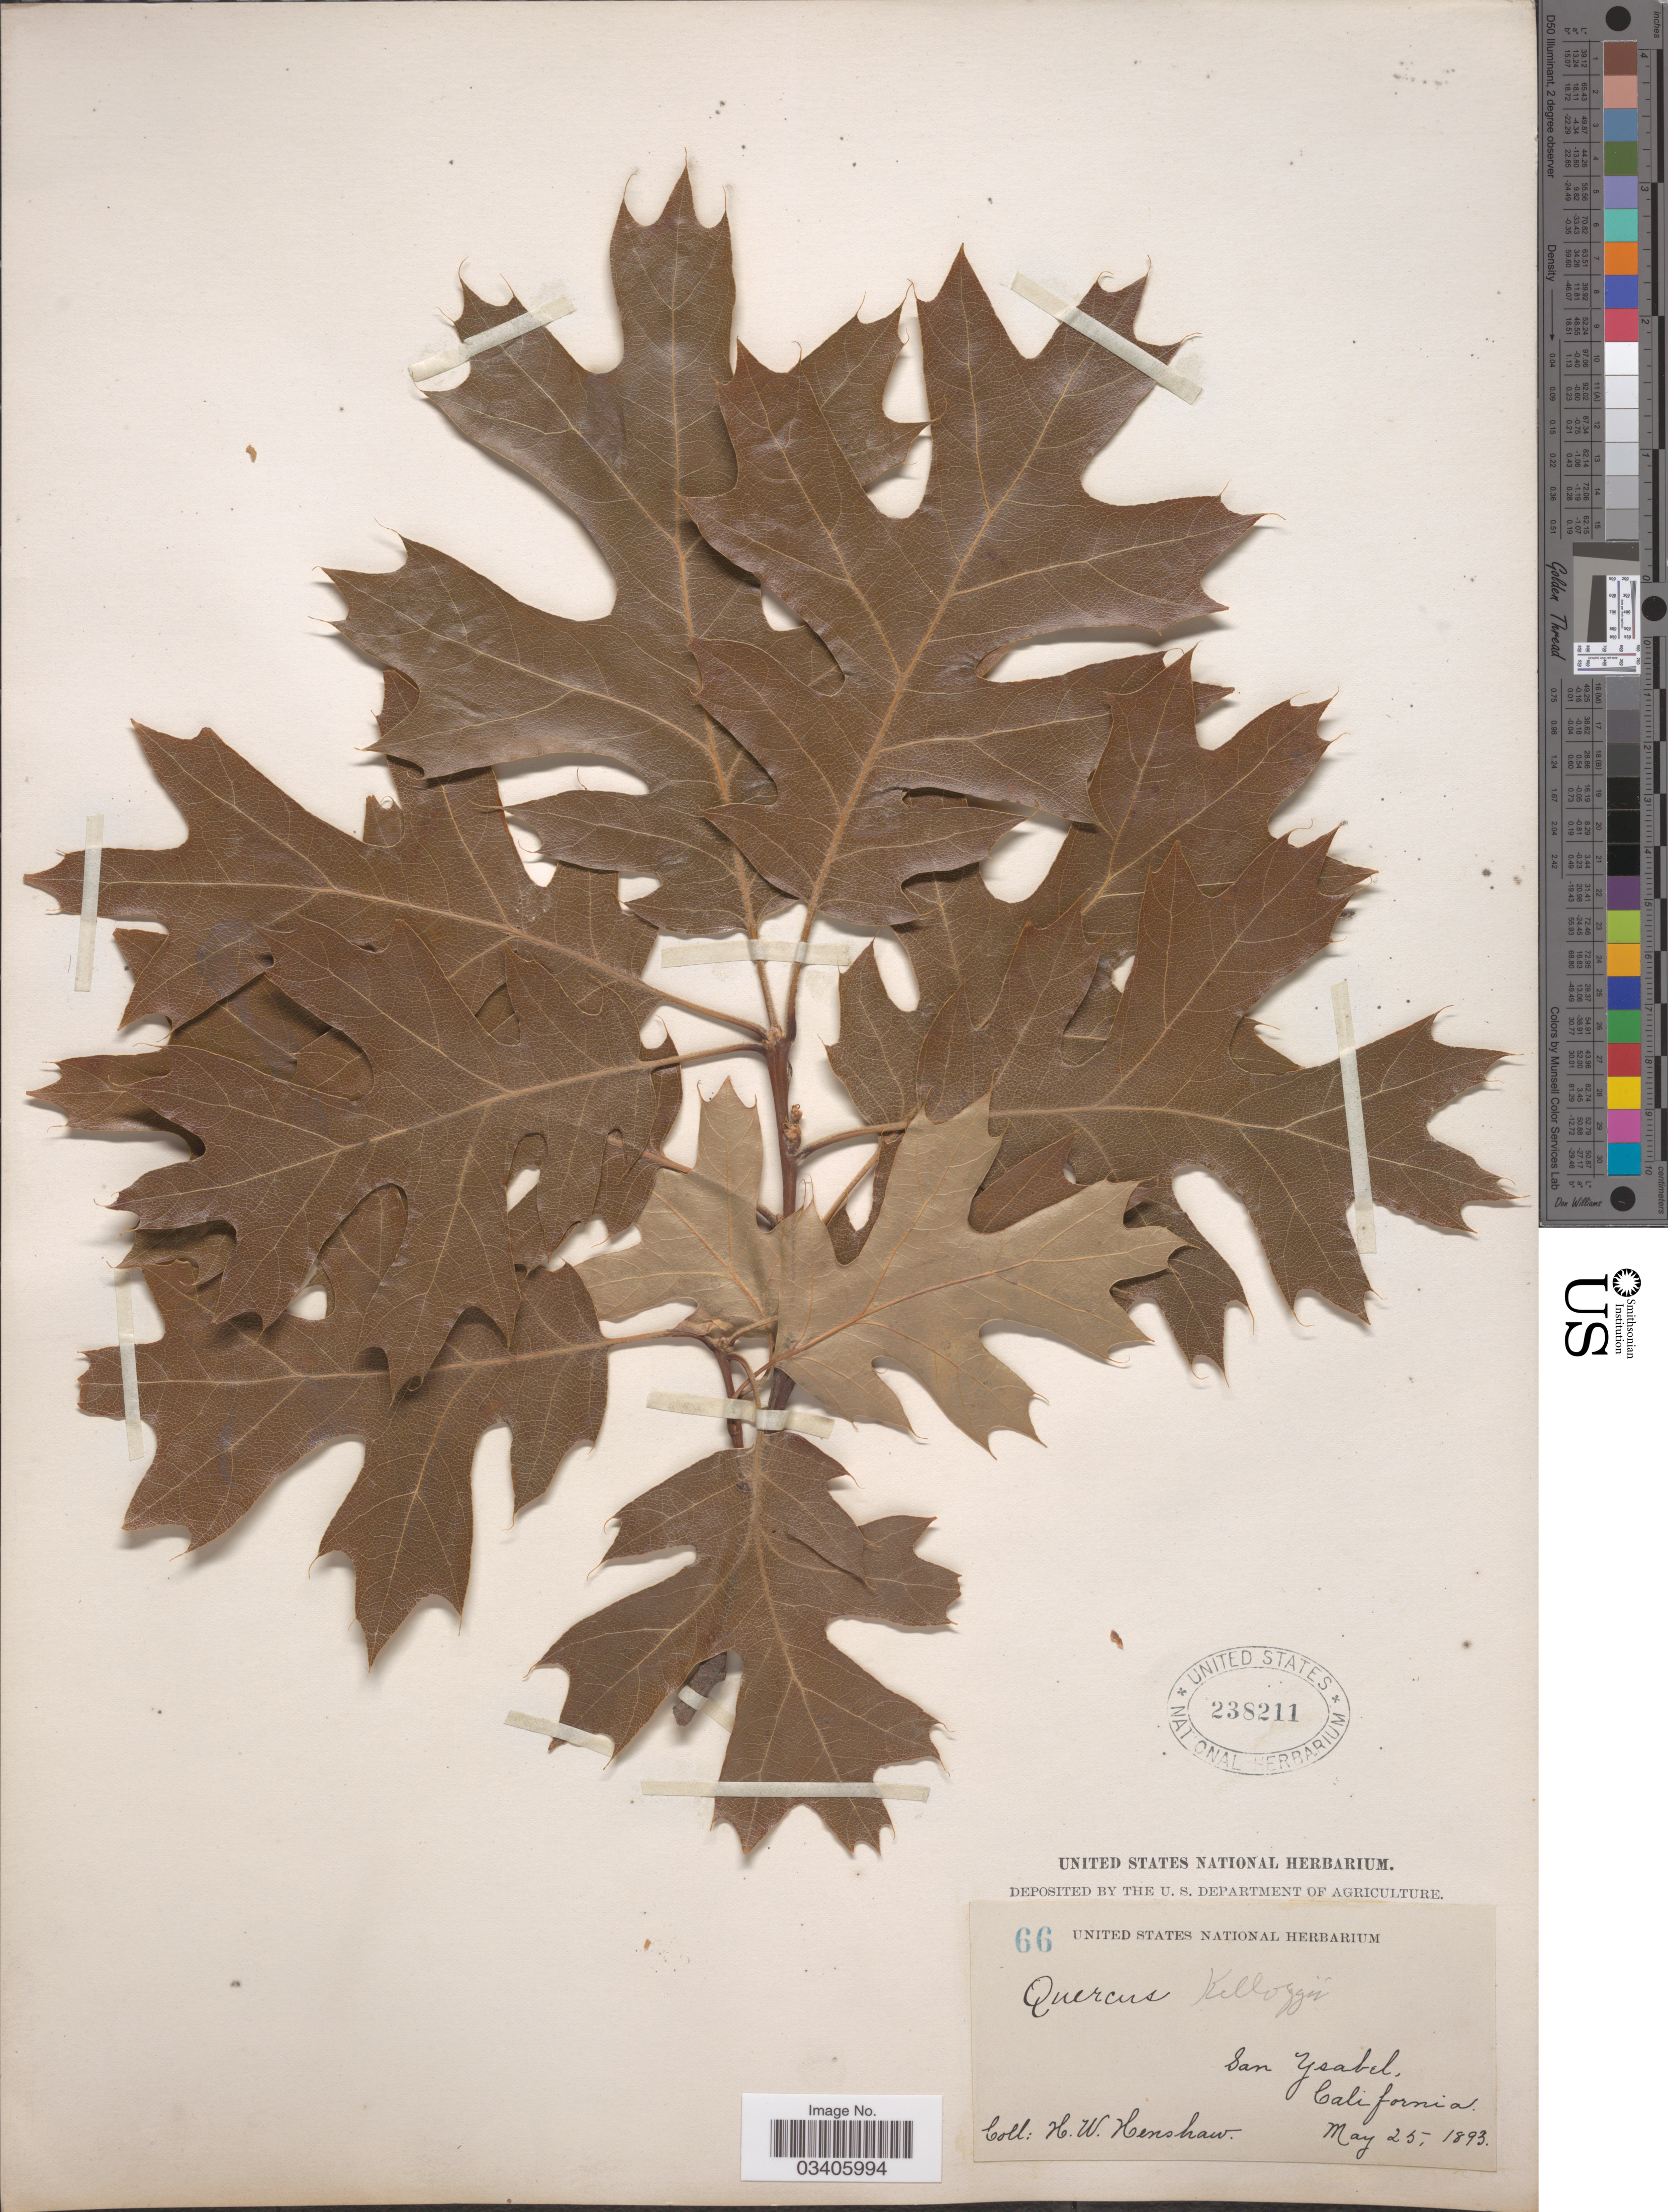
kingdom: Plantae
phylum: Tracheophyta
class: Magnoliopsida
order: Fagales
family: Fagaceae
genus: Quercus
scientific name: Quercus kelloggii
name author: Newb.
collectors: H. Henshaw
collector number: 66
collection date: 1893-05-25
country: United States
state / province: California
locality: San Ysabel.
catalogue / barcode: US 238211